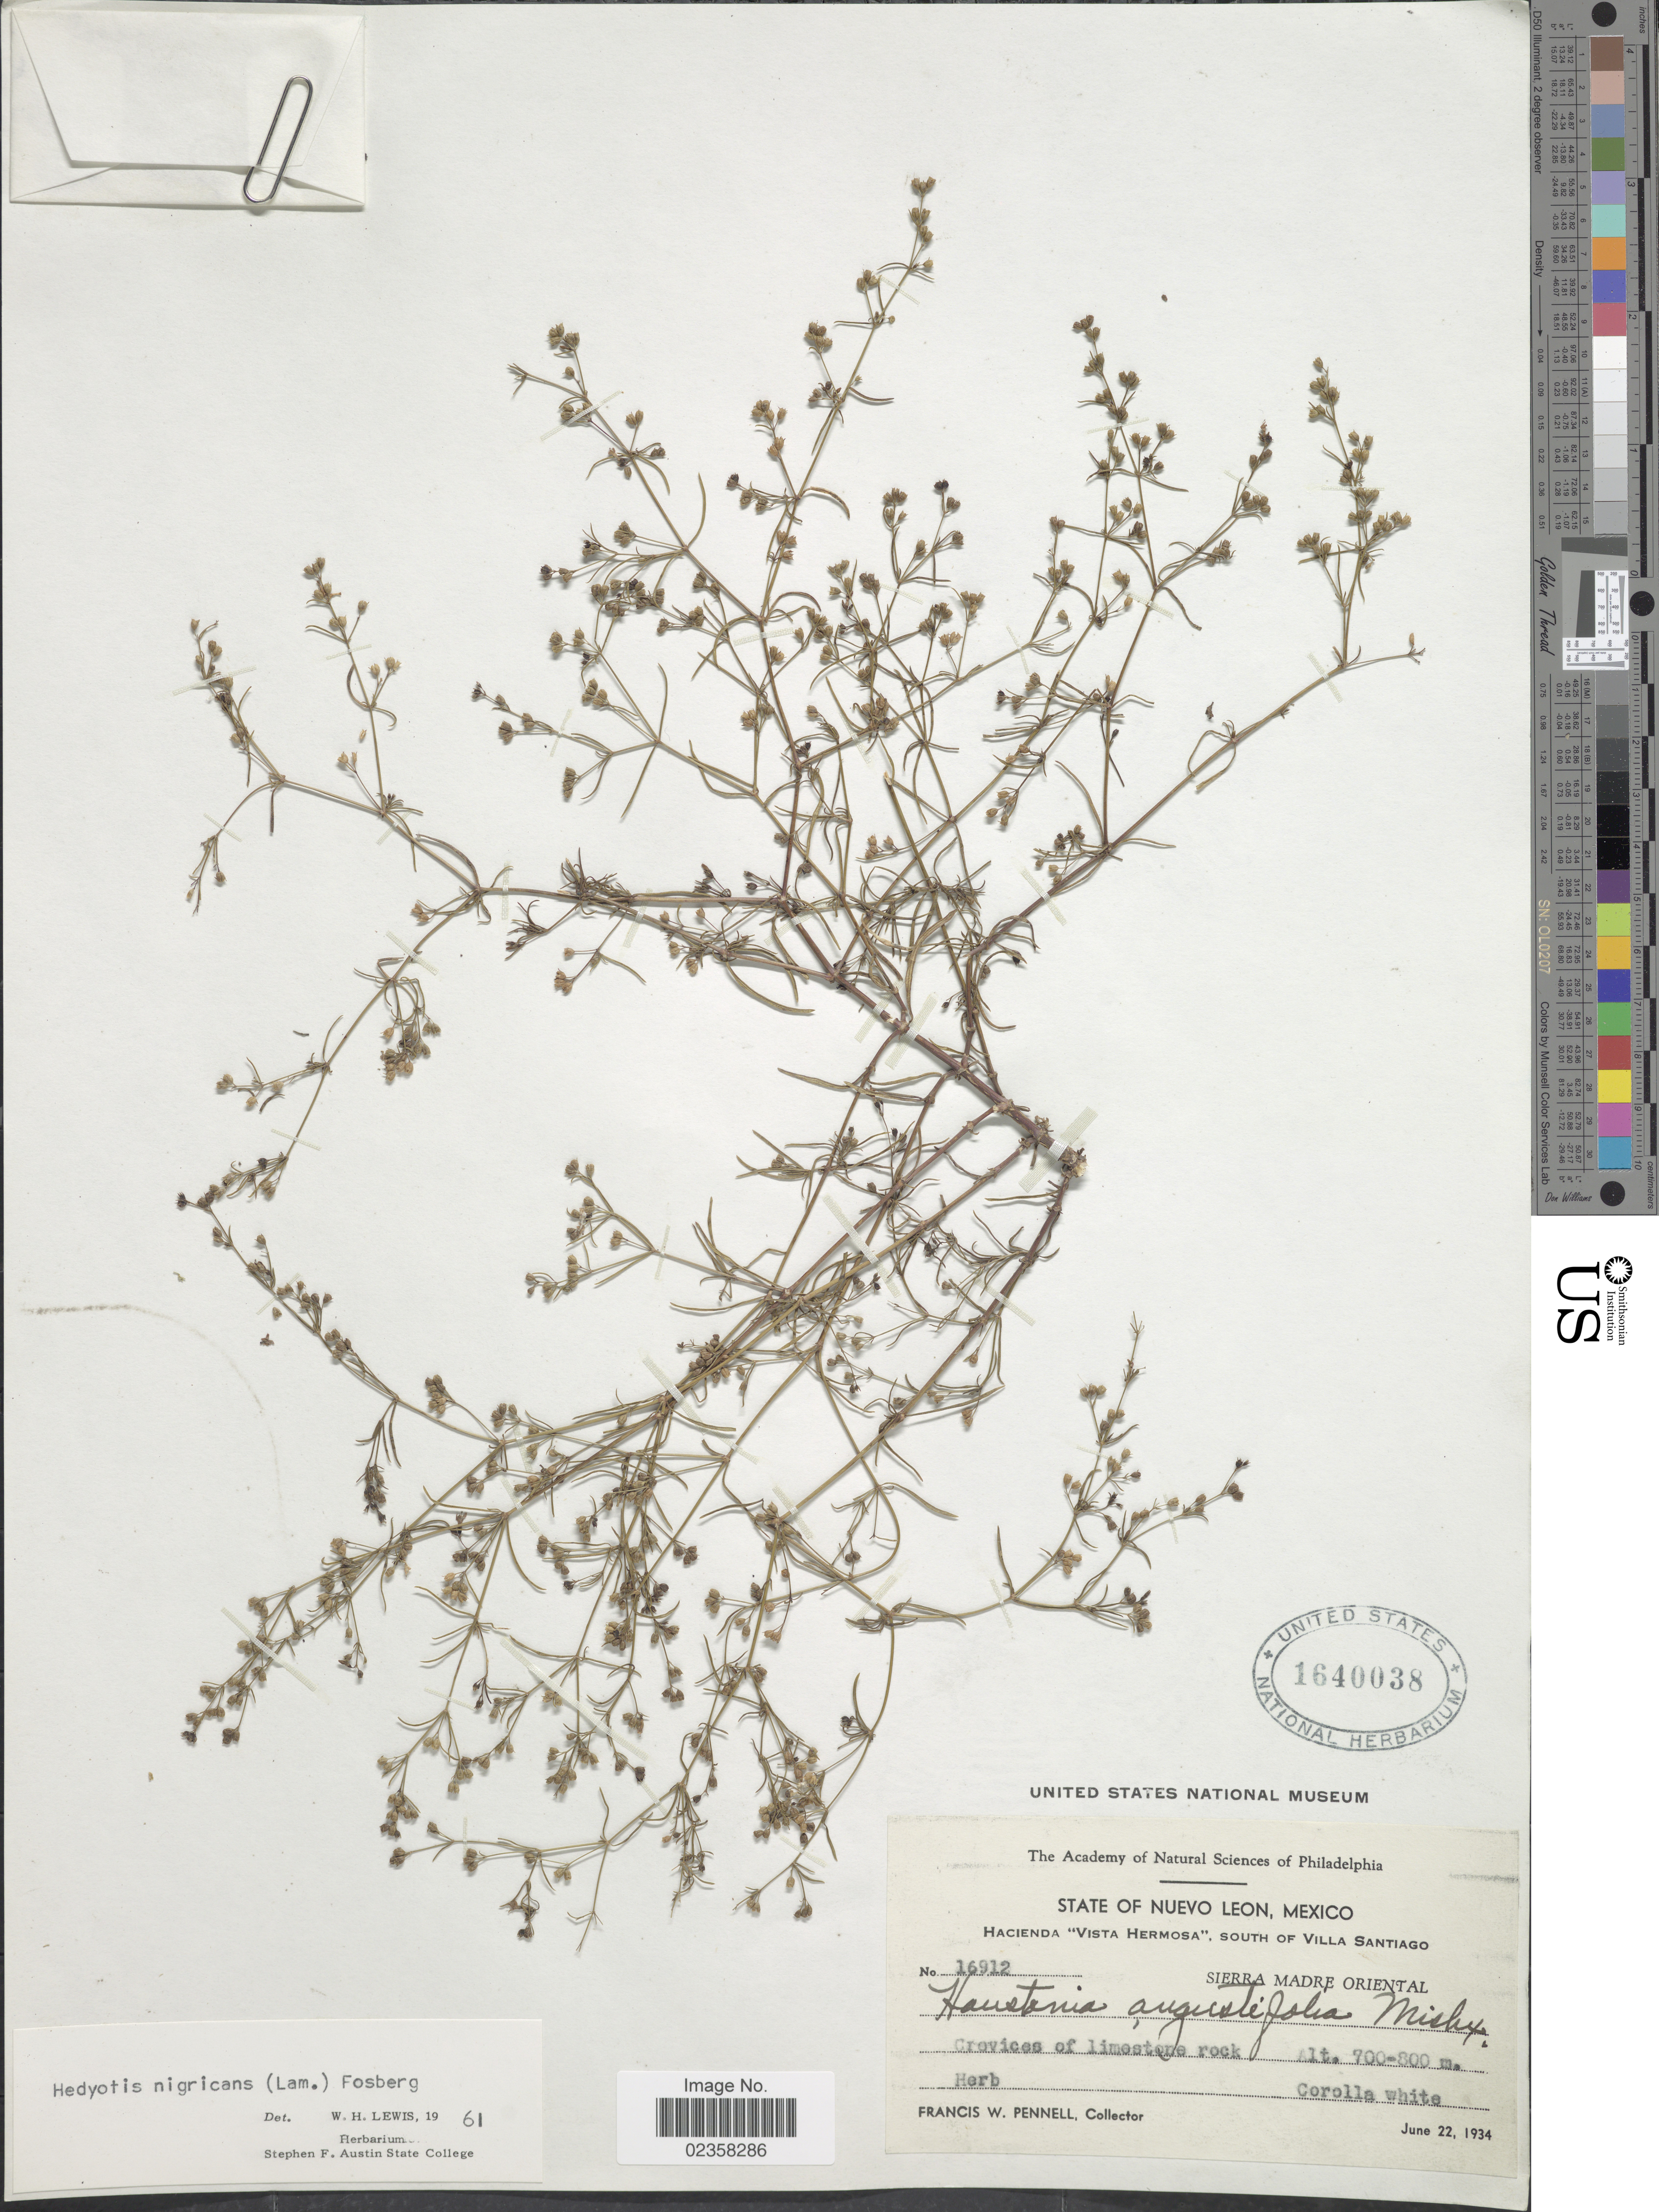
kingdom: Plantae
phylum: Tracheophyta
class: Magnoliopsida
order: Gentianales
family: Rubiaceae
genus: Houstonia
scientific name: Houstonia nigricans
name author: (Lam.) Fernald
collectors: F. W. Pennell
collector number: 16912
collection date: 1934-06-22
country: Mexico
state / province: Nuevo León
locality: Hacienda "Vista Hermosa", south of Villa Santiago, Sierra Madre Oriental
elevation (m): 700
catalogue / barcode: US 1640038